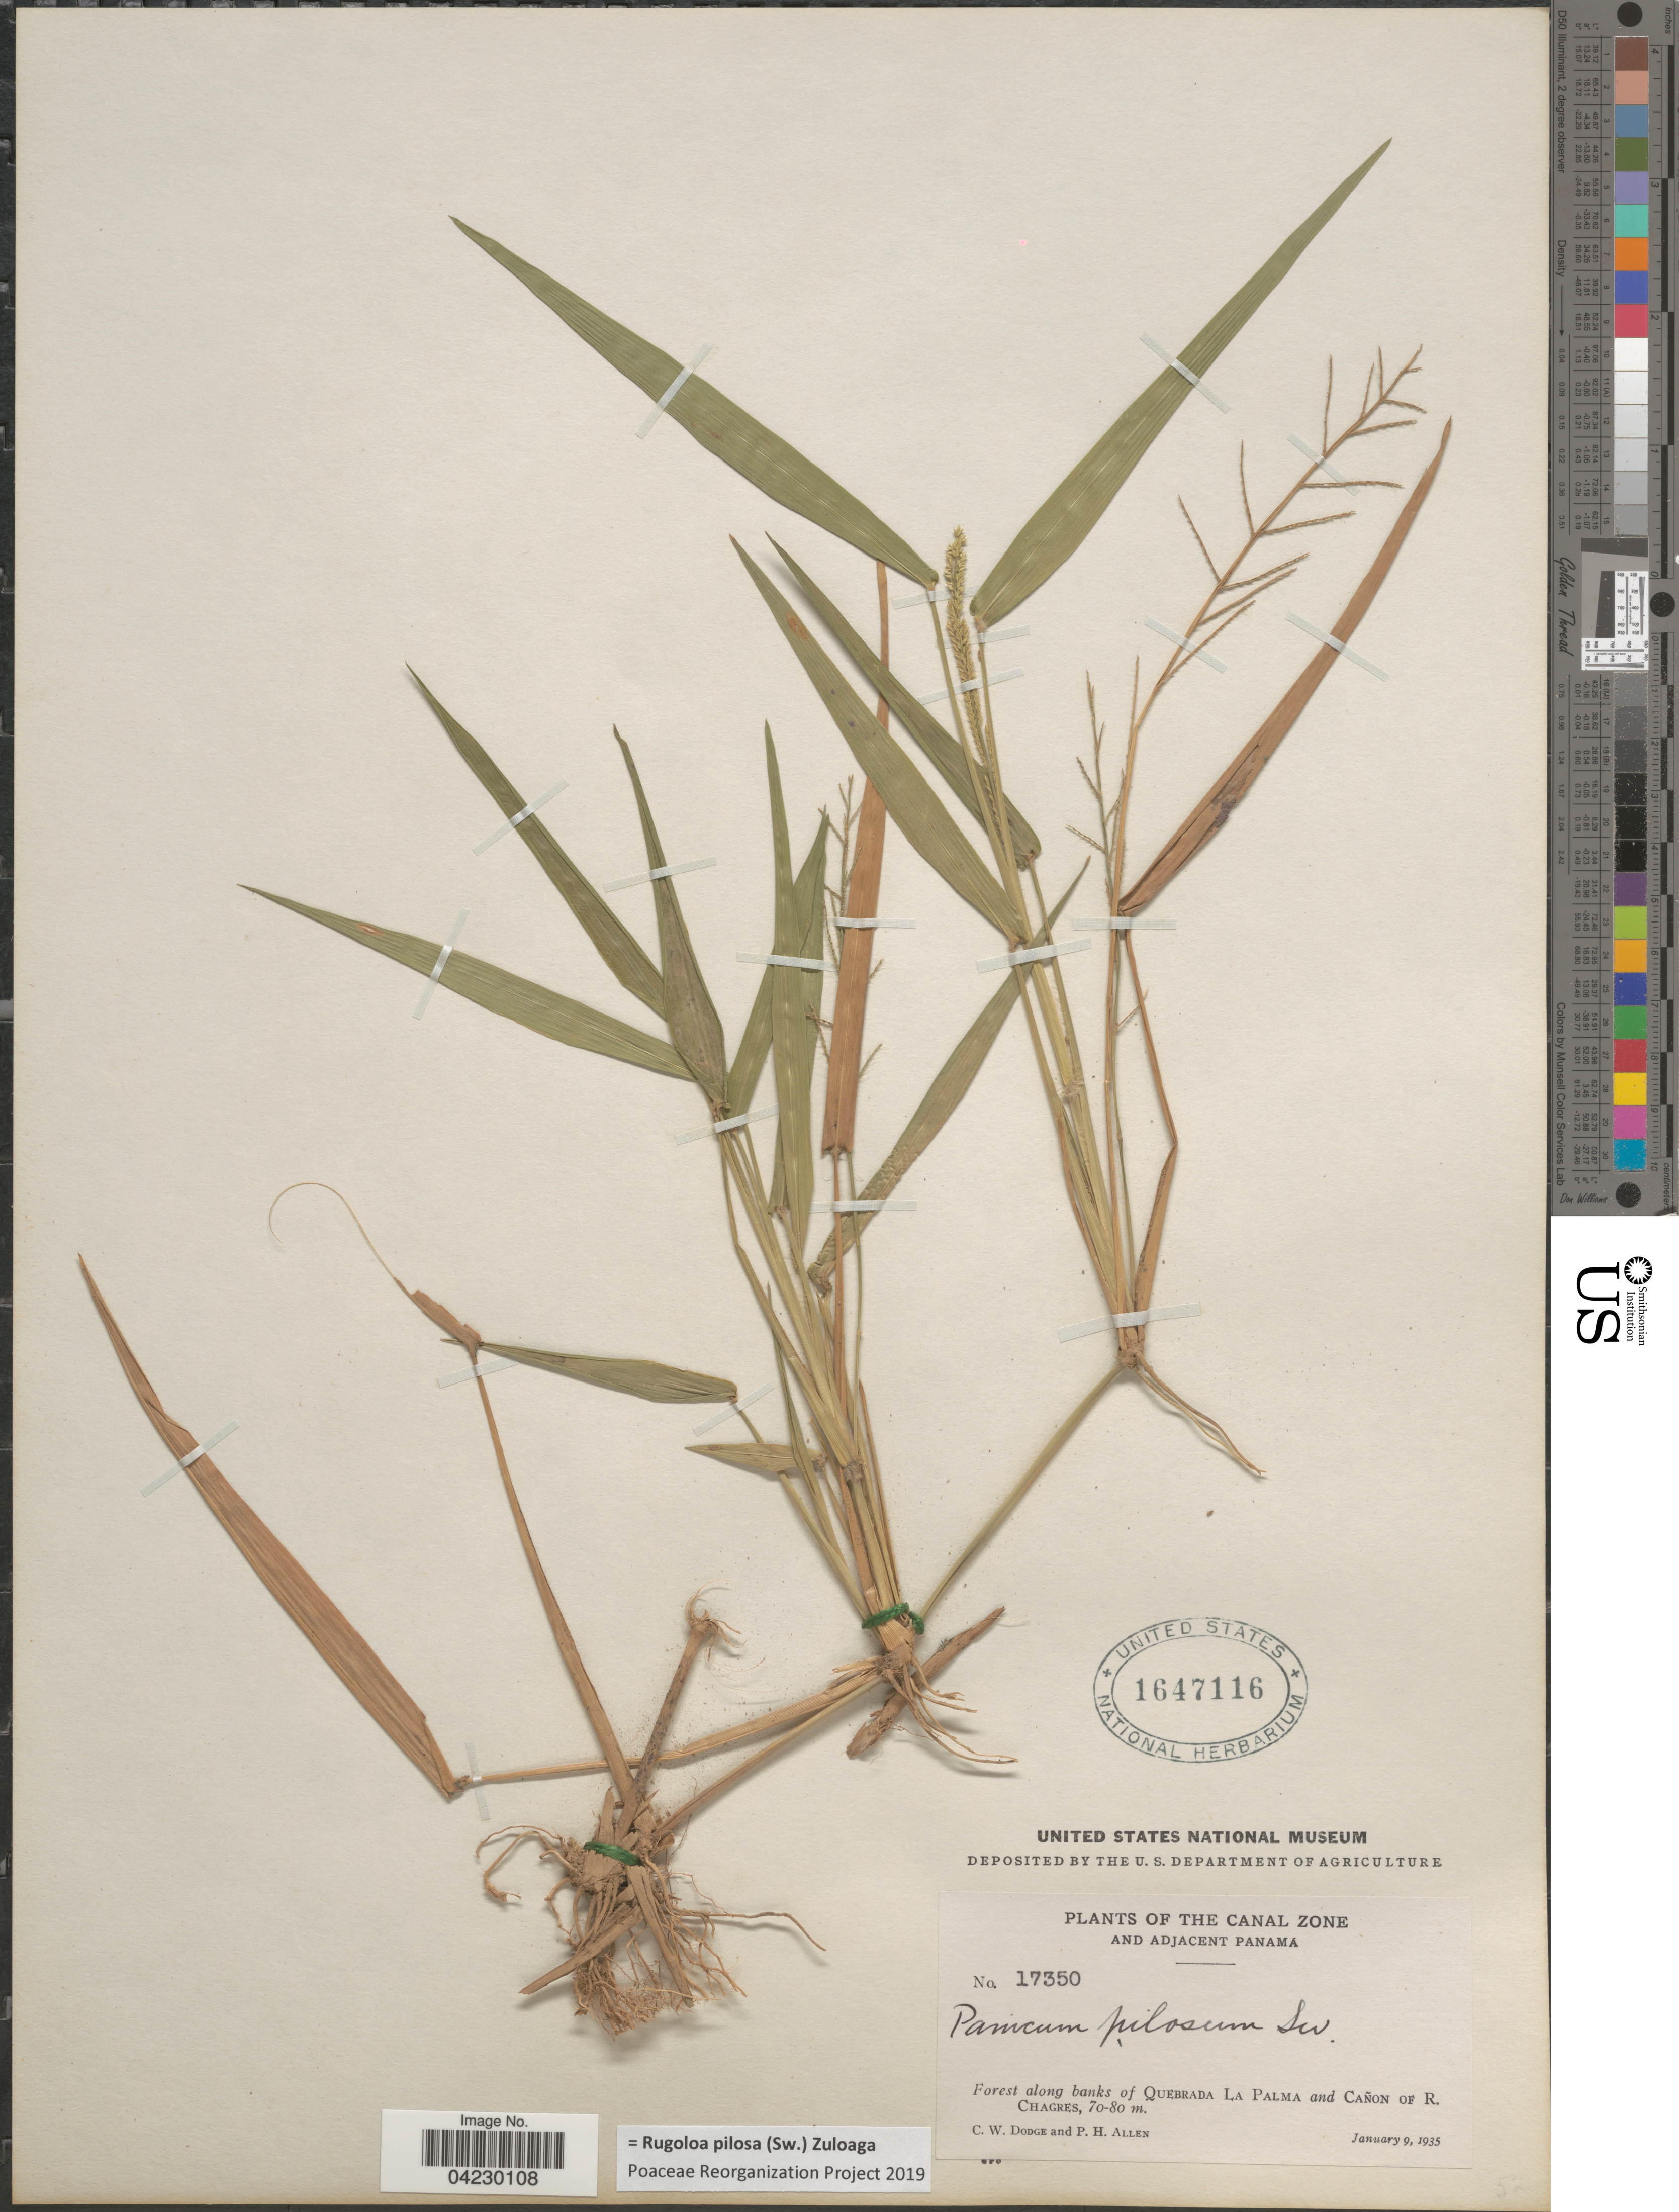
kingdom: Plantae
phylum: Tracheophyta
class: Liliopsida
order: Poales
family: Poaceae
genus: Rugoloa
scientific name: Rugoloa pilosa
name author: (Sw.) Zuloaga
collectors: C. Dodge & P. H. Allen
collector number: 17350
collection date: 1935-01-09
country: Panama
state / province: Colón / Panamá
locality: The Canal Zone and Adjacent Panamá. Forest along banks of Quebrada La Palma and Cañon of R. Chagres.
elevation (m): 70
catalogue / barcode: US 1647116